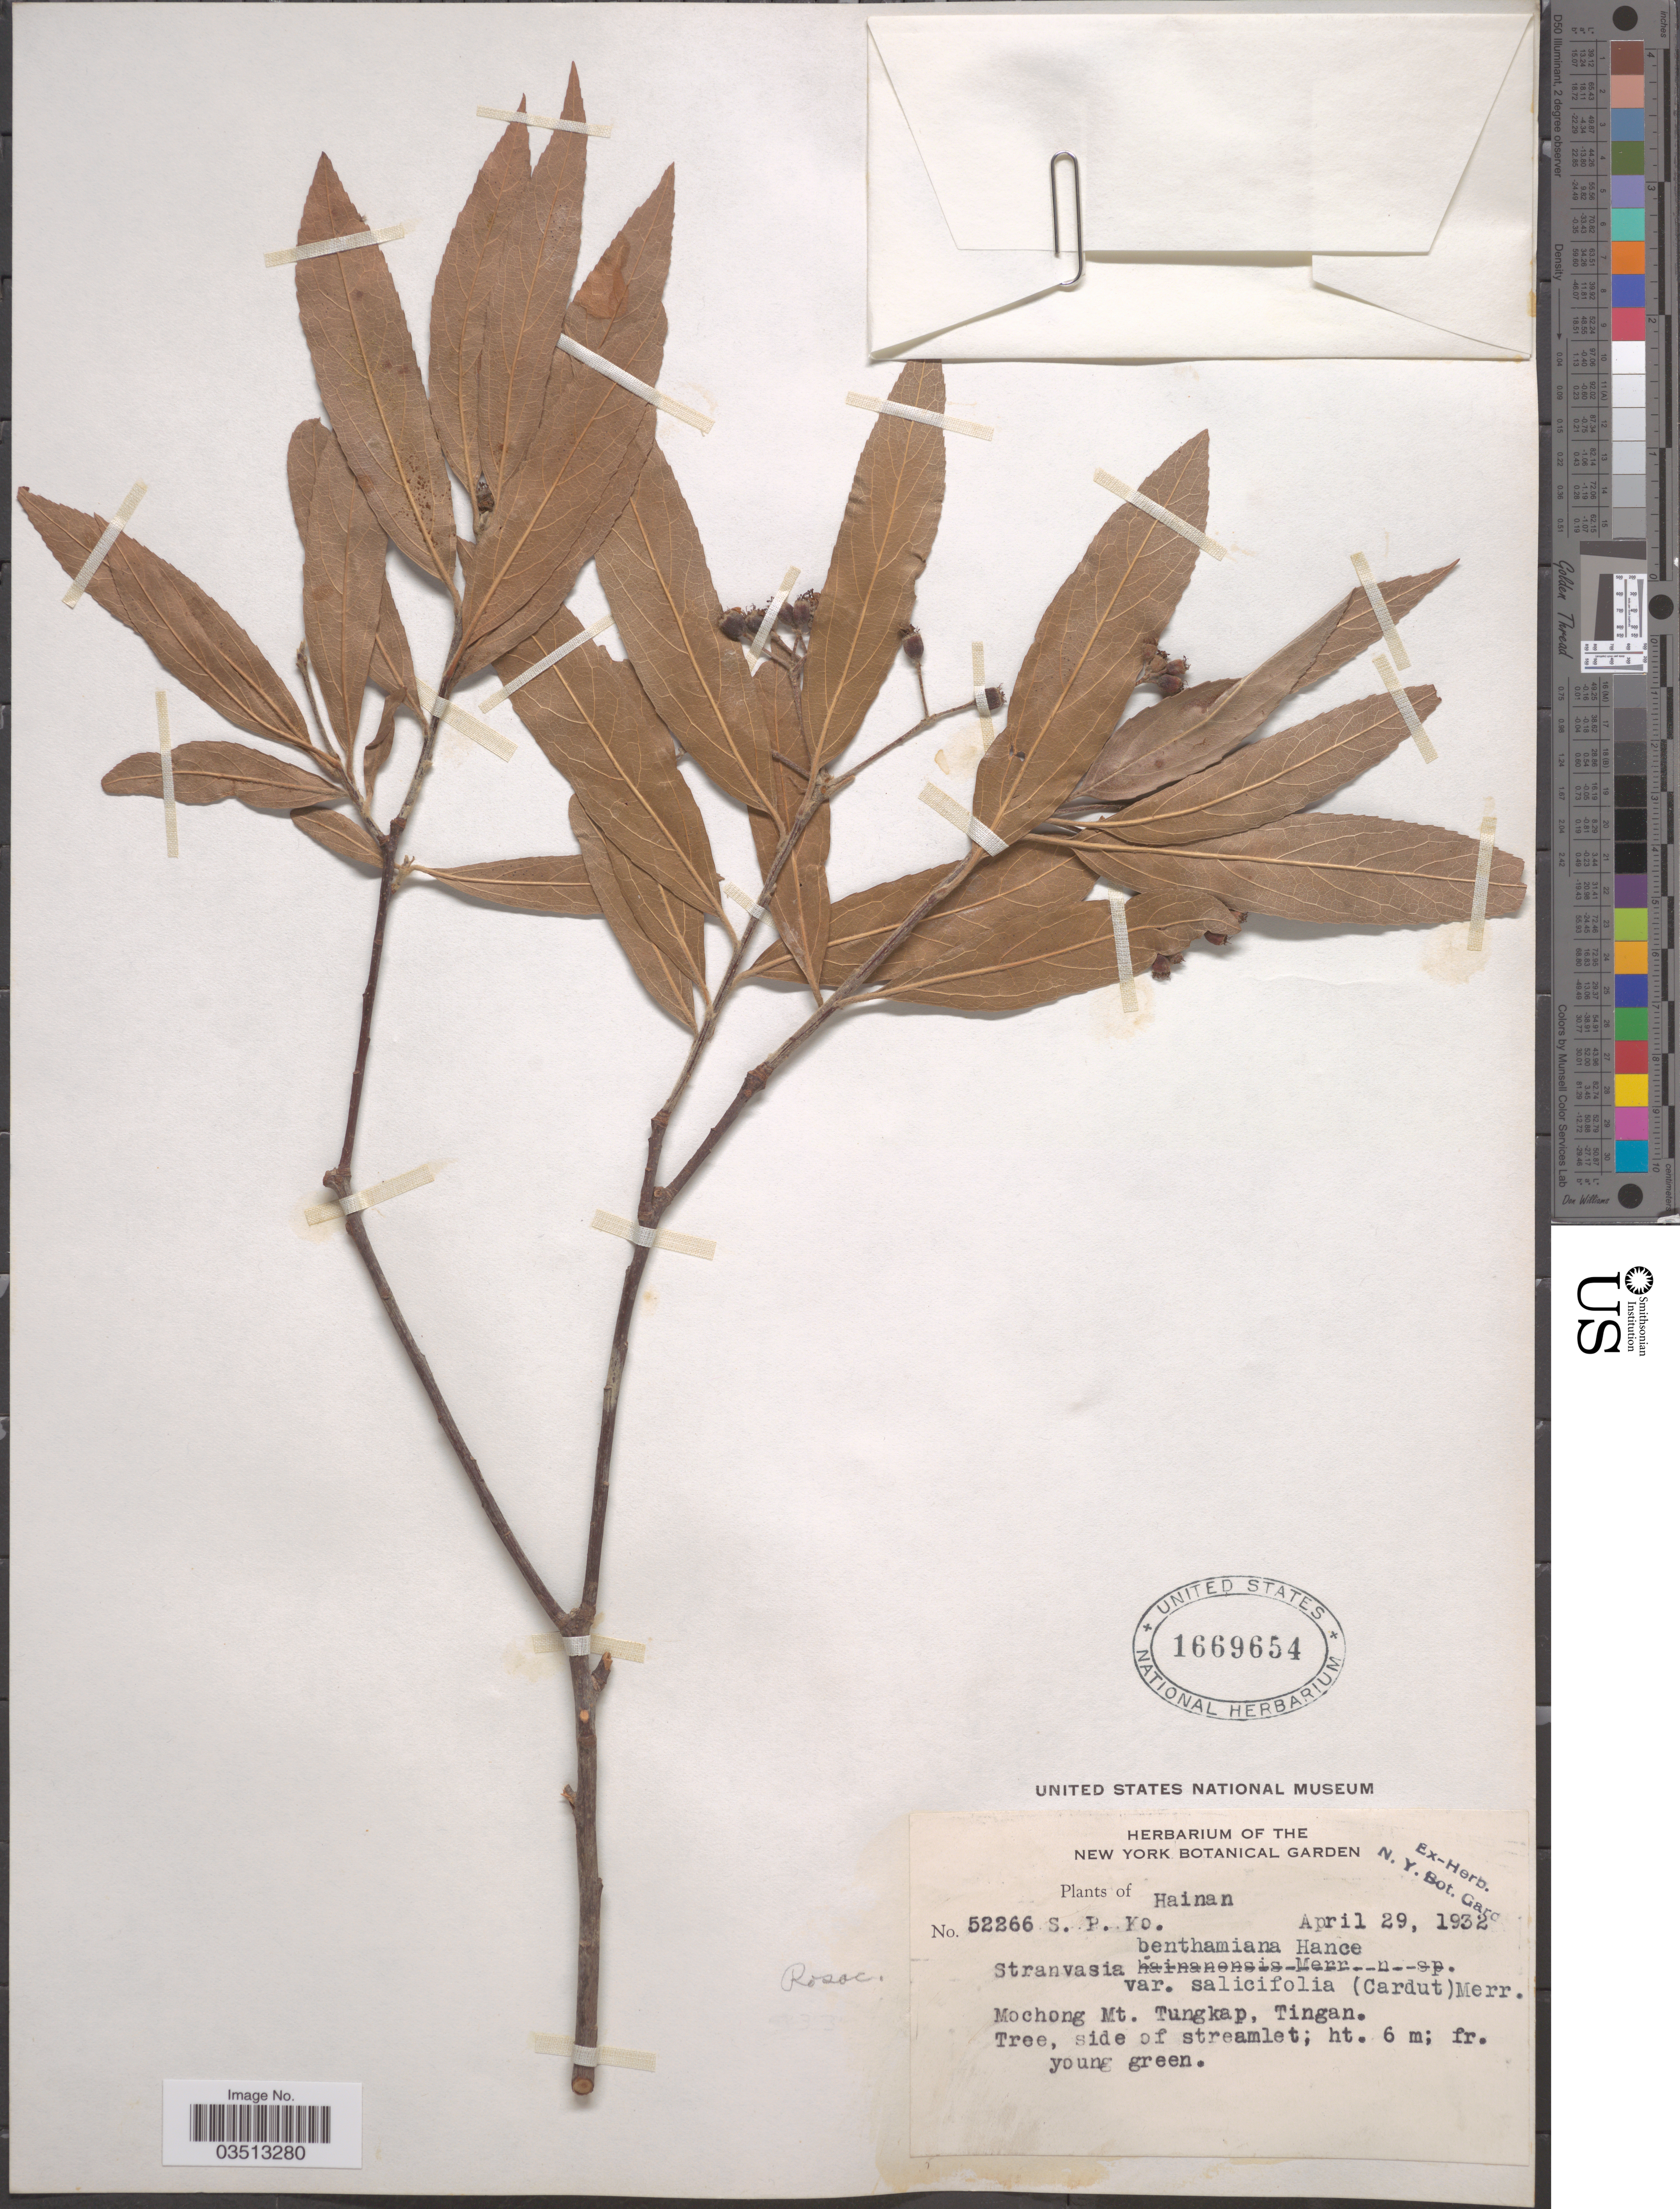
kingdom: Plantae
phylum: Tracheophyta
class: Magnoliopsida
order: Rosales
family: Rosaceae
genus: Stranvaesia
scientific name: Stranvaesia benthamiana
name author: (Hance) Merr.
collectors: S. P. Ko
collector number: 52266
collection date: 1932-04-29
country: China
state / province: Hainan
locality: Mochong Mt. Tungkap, Tingan.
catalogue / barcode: US 1669654